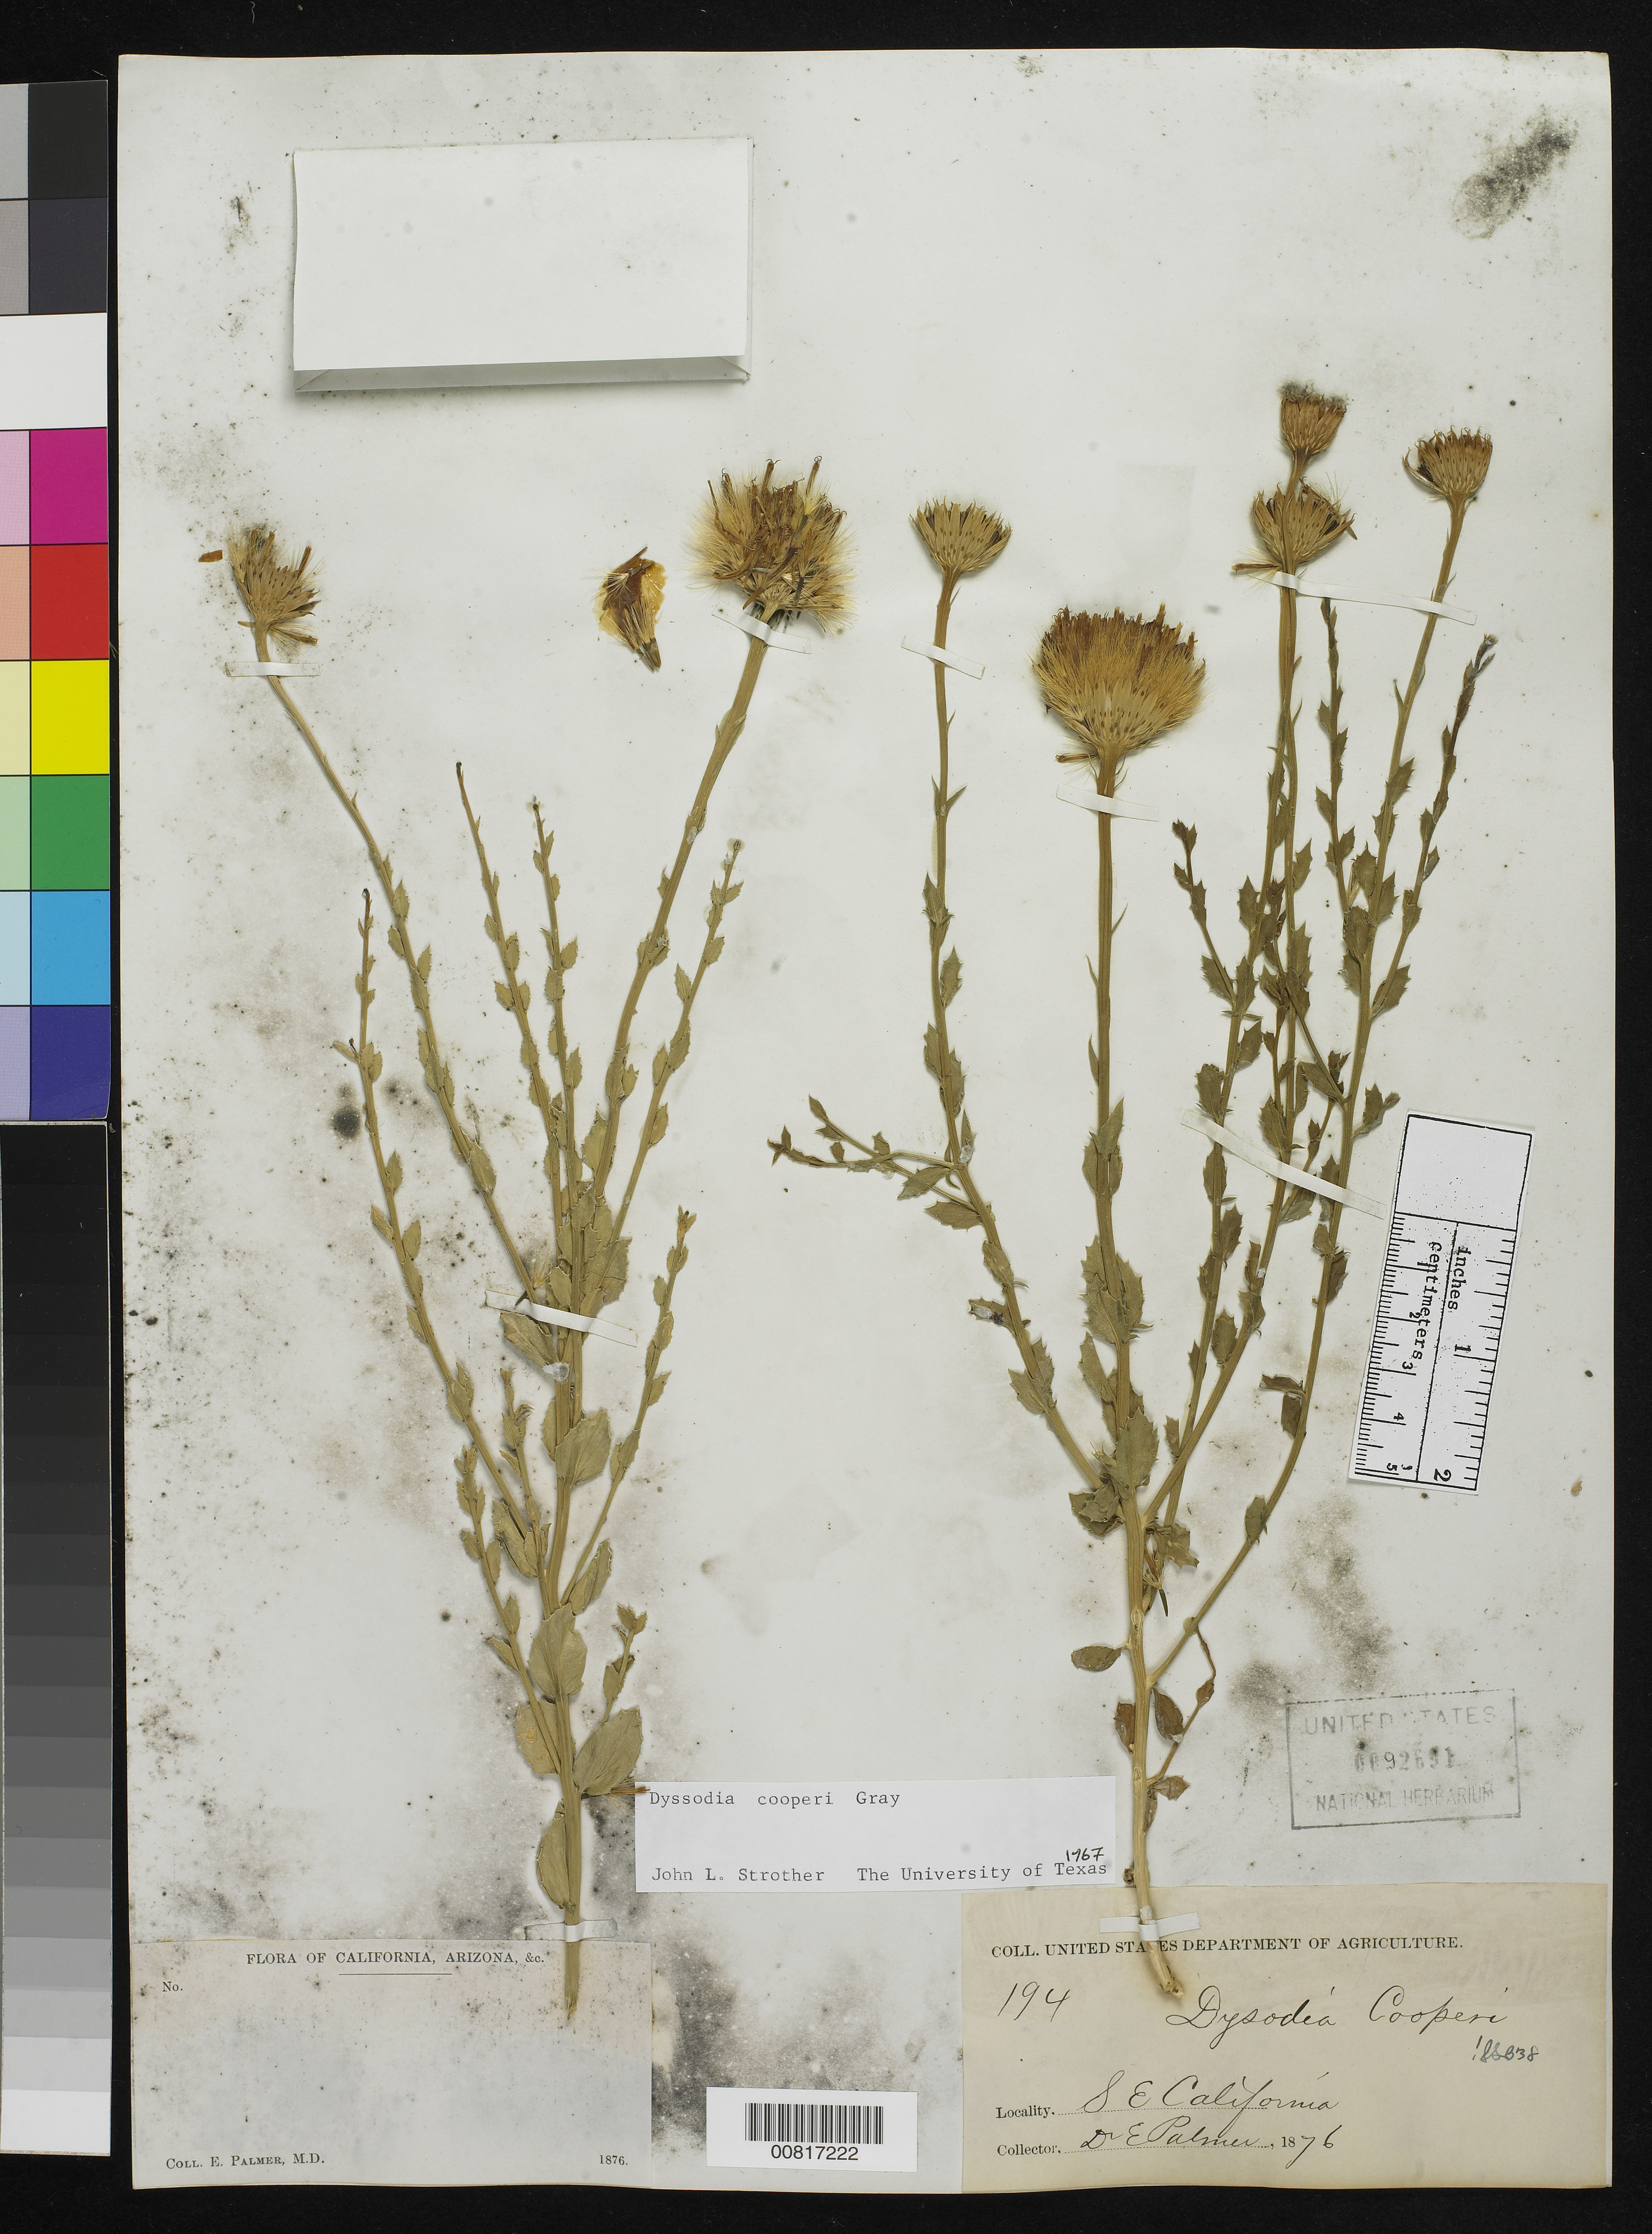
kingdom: Plantae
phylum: Tracheophyta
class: Magnoliopsida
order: Asterales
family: Asteraceae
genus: Dyssodia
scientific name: Dyssodia cooperi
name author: A. Gray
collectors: E. Palmer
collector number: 194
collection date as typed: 1876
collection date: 1876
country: United States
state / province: California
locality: SE California.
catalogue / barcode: US 92691